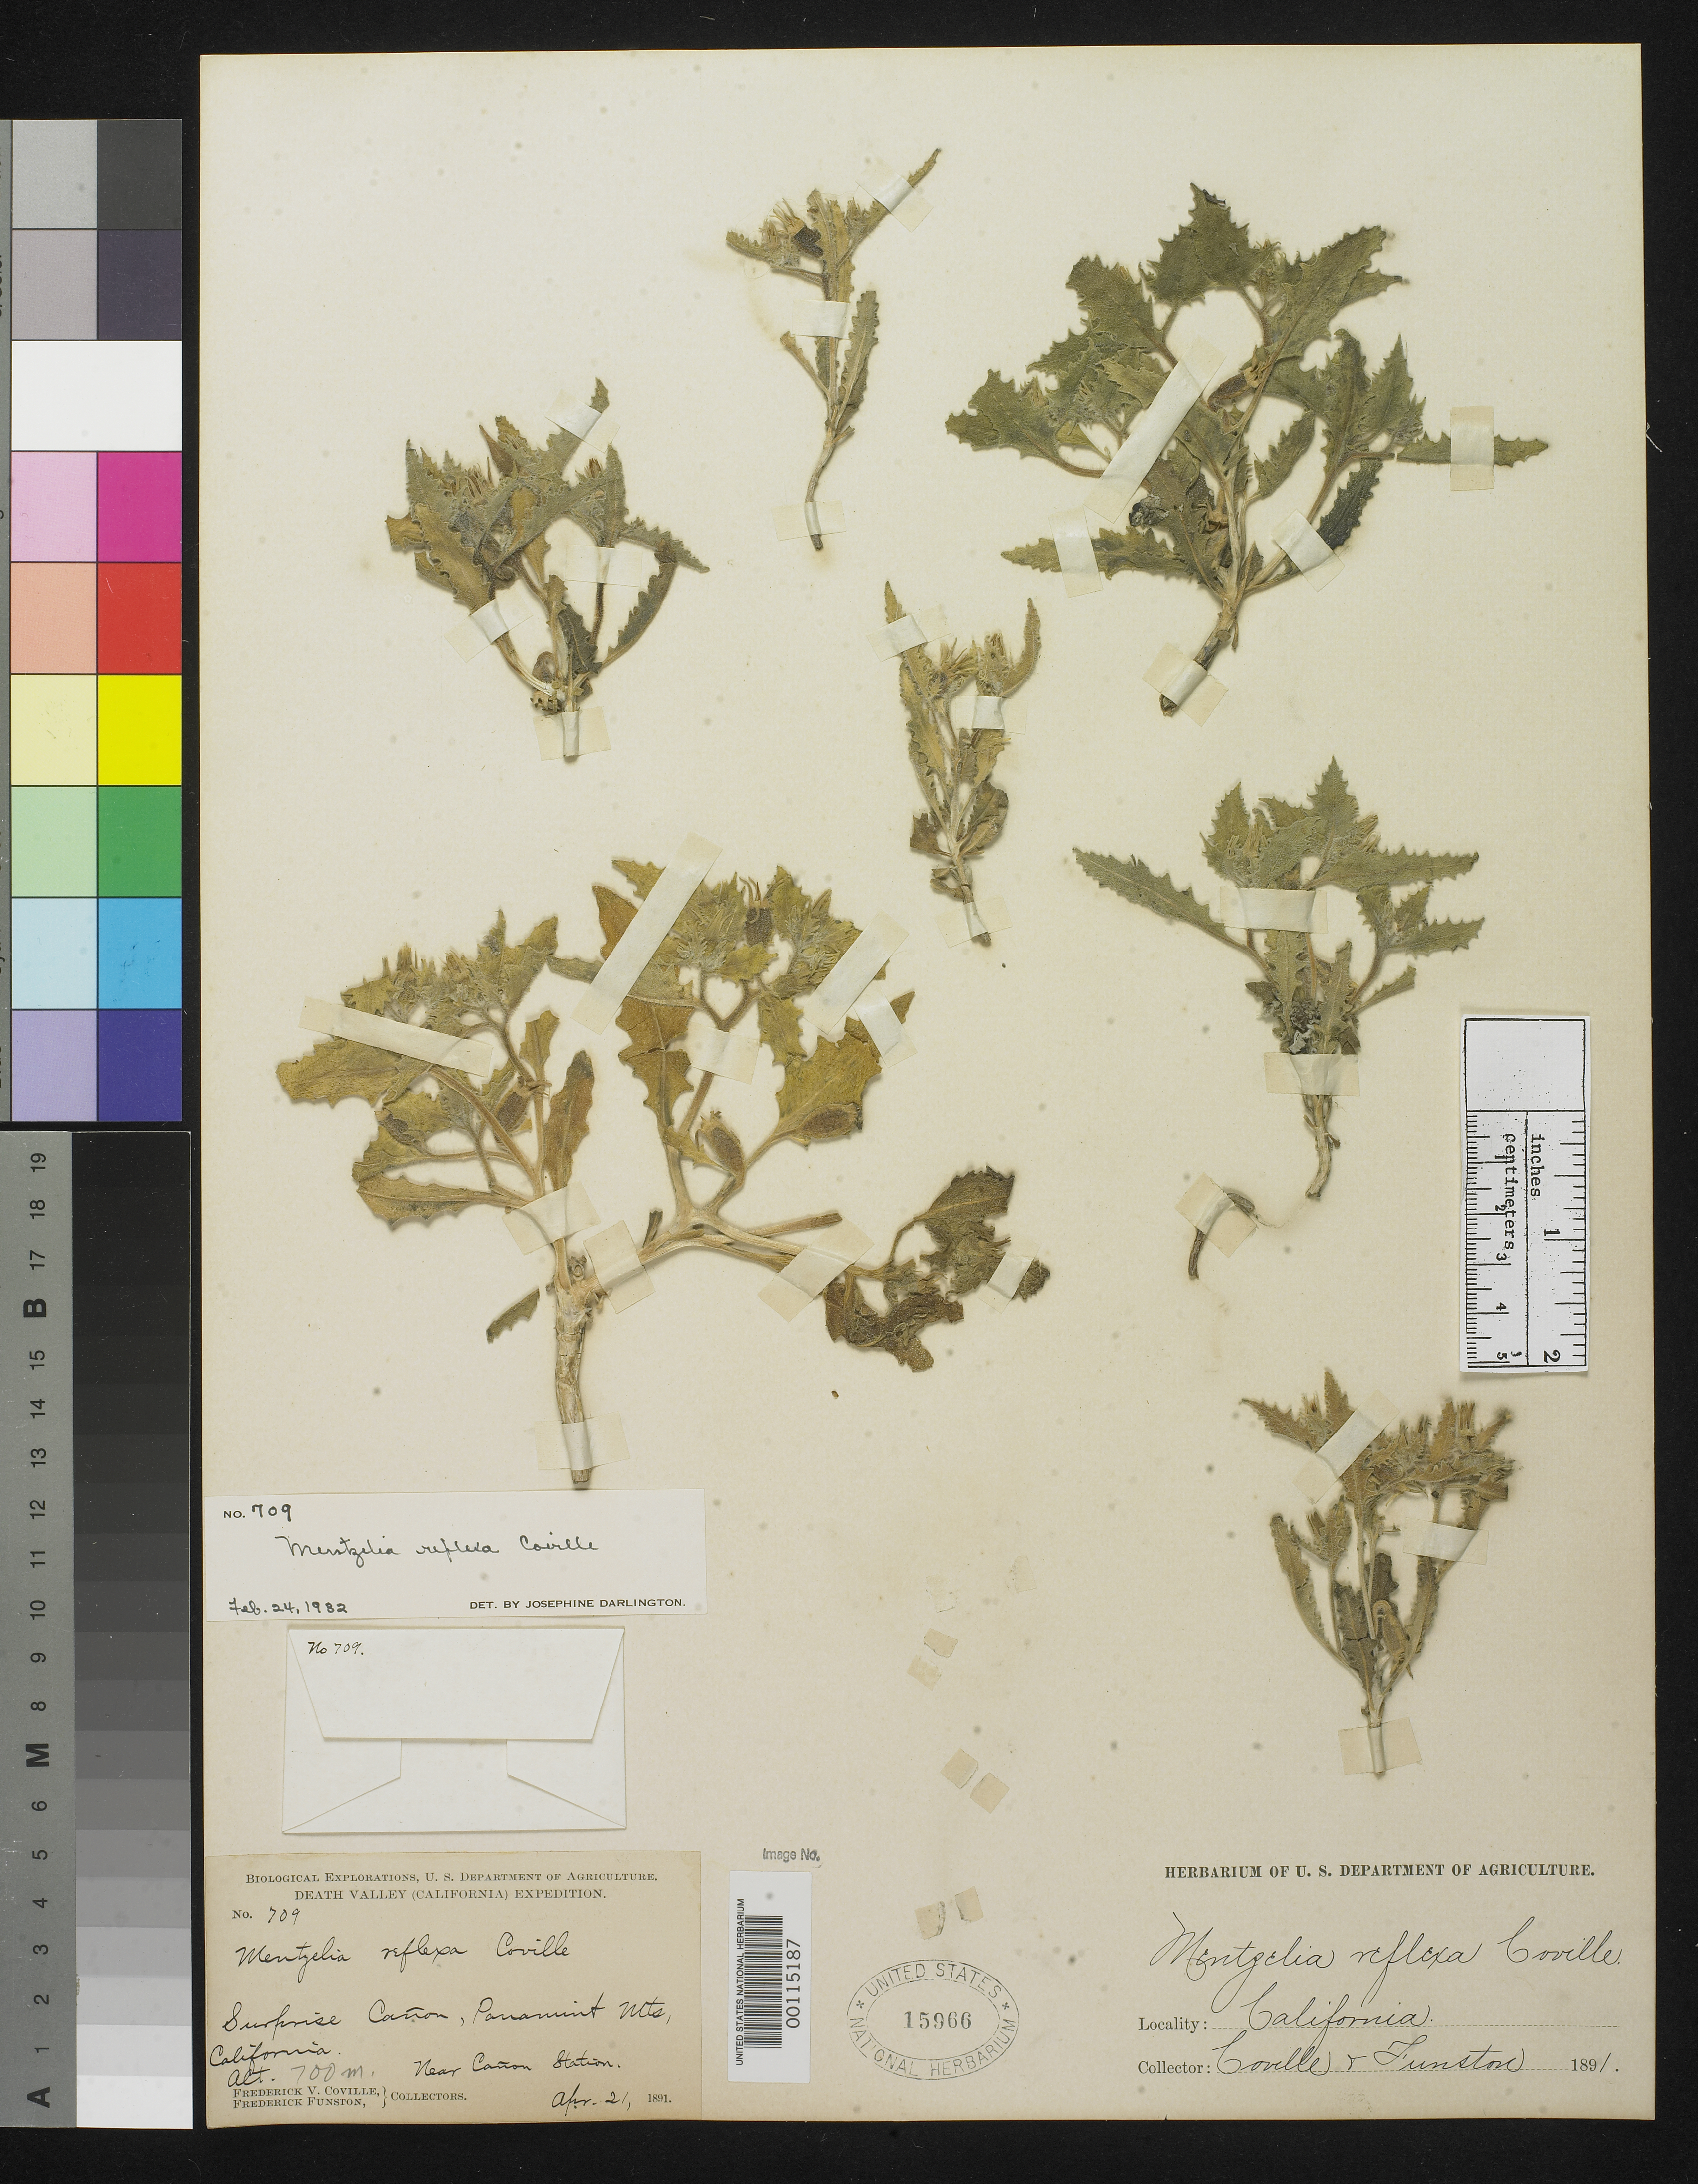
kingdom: Plantae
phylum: Tracheophyta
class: Magnoliopsida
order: Cornales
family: Loasaceae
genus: Mentzelia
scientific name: Mentzelia reflexa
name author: Coville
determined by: Darlington, J.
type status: Type Collection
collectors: F. V. Coville & F. Funston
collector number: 709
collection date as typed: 21 Apr 1891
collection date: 1891-04-21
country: United States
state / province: California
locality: Surprise Canyon, Panamint Mountains. Near Cañon Station.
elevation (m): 700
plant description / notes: Cited by Darlington, Ann. Missouri Bot. Gard. 21: 159-160.; Protologue cites "Type specimen in the United States National Herbarium", but none of 3 sheets at US is clearly identifiable as the holotype.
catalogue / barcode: US 15966